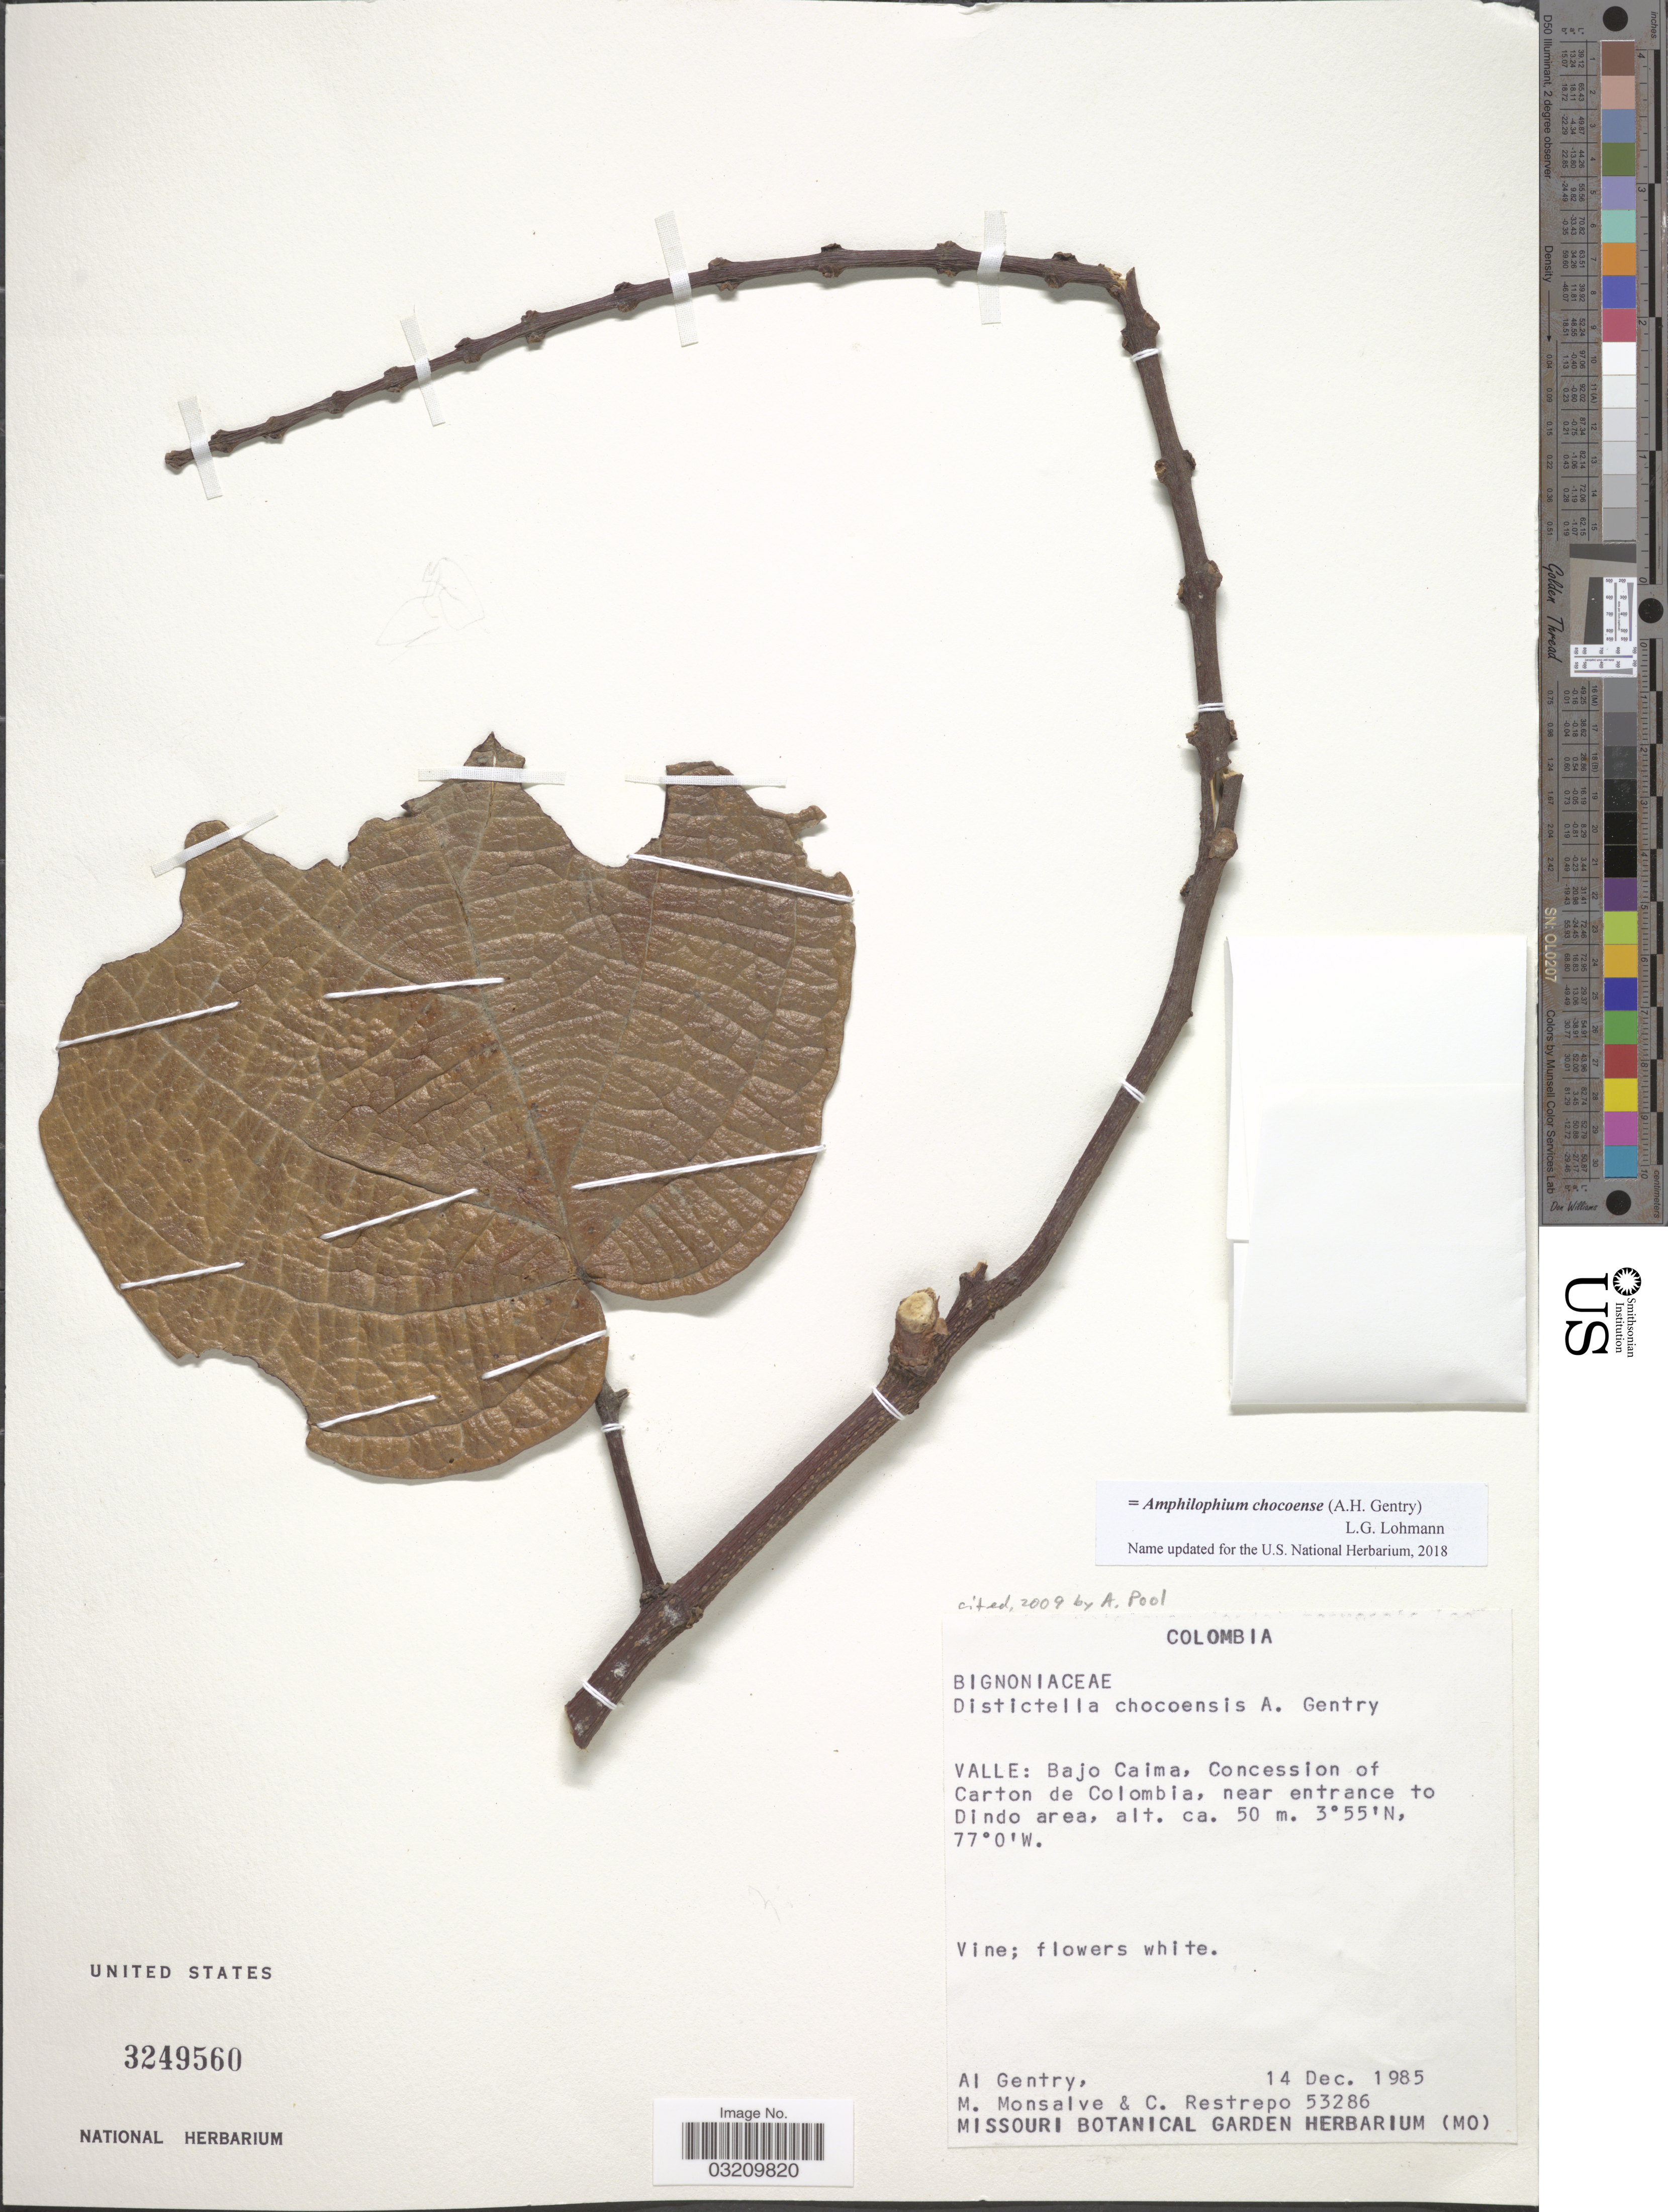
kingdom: Plantae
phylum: Tracheophyta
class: Magnoliopsida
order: Lamiales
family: Bignoniaceae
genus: Amphilophium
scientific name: Amphilophium chocoense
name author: (A.H. Gentry) L.G. Lohmann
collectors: A. H. Gentry, M. Monsalve & C. Restrepo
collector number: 53286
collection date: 1985-12-14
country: Colombia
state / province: Valle del Cauca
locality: Valle: Bajo Caima, Concession of Carton de Colombia, near entrance to Dindo area.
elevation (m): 50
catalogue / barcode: US 3249560